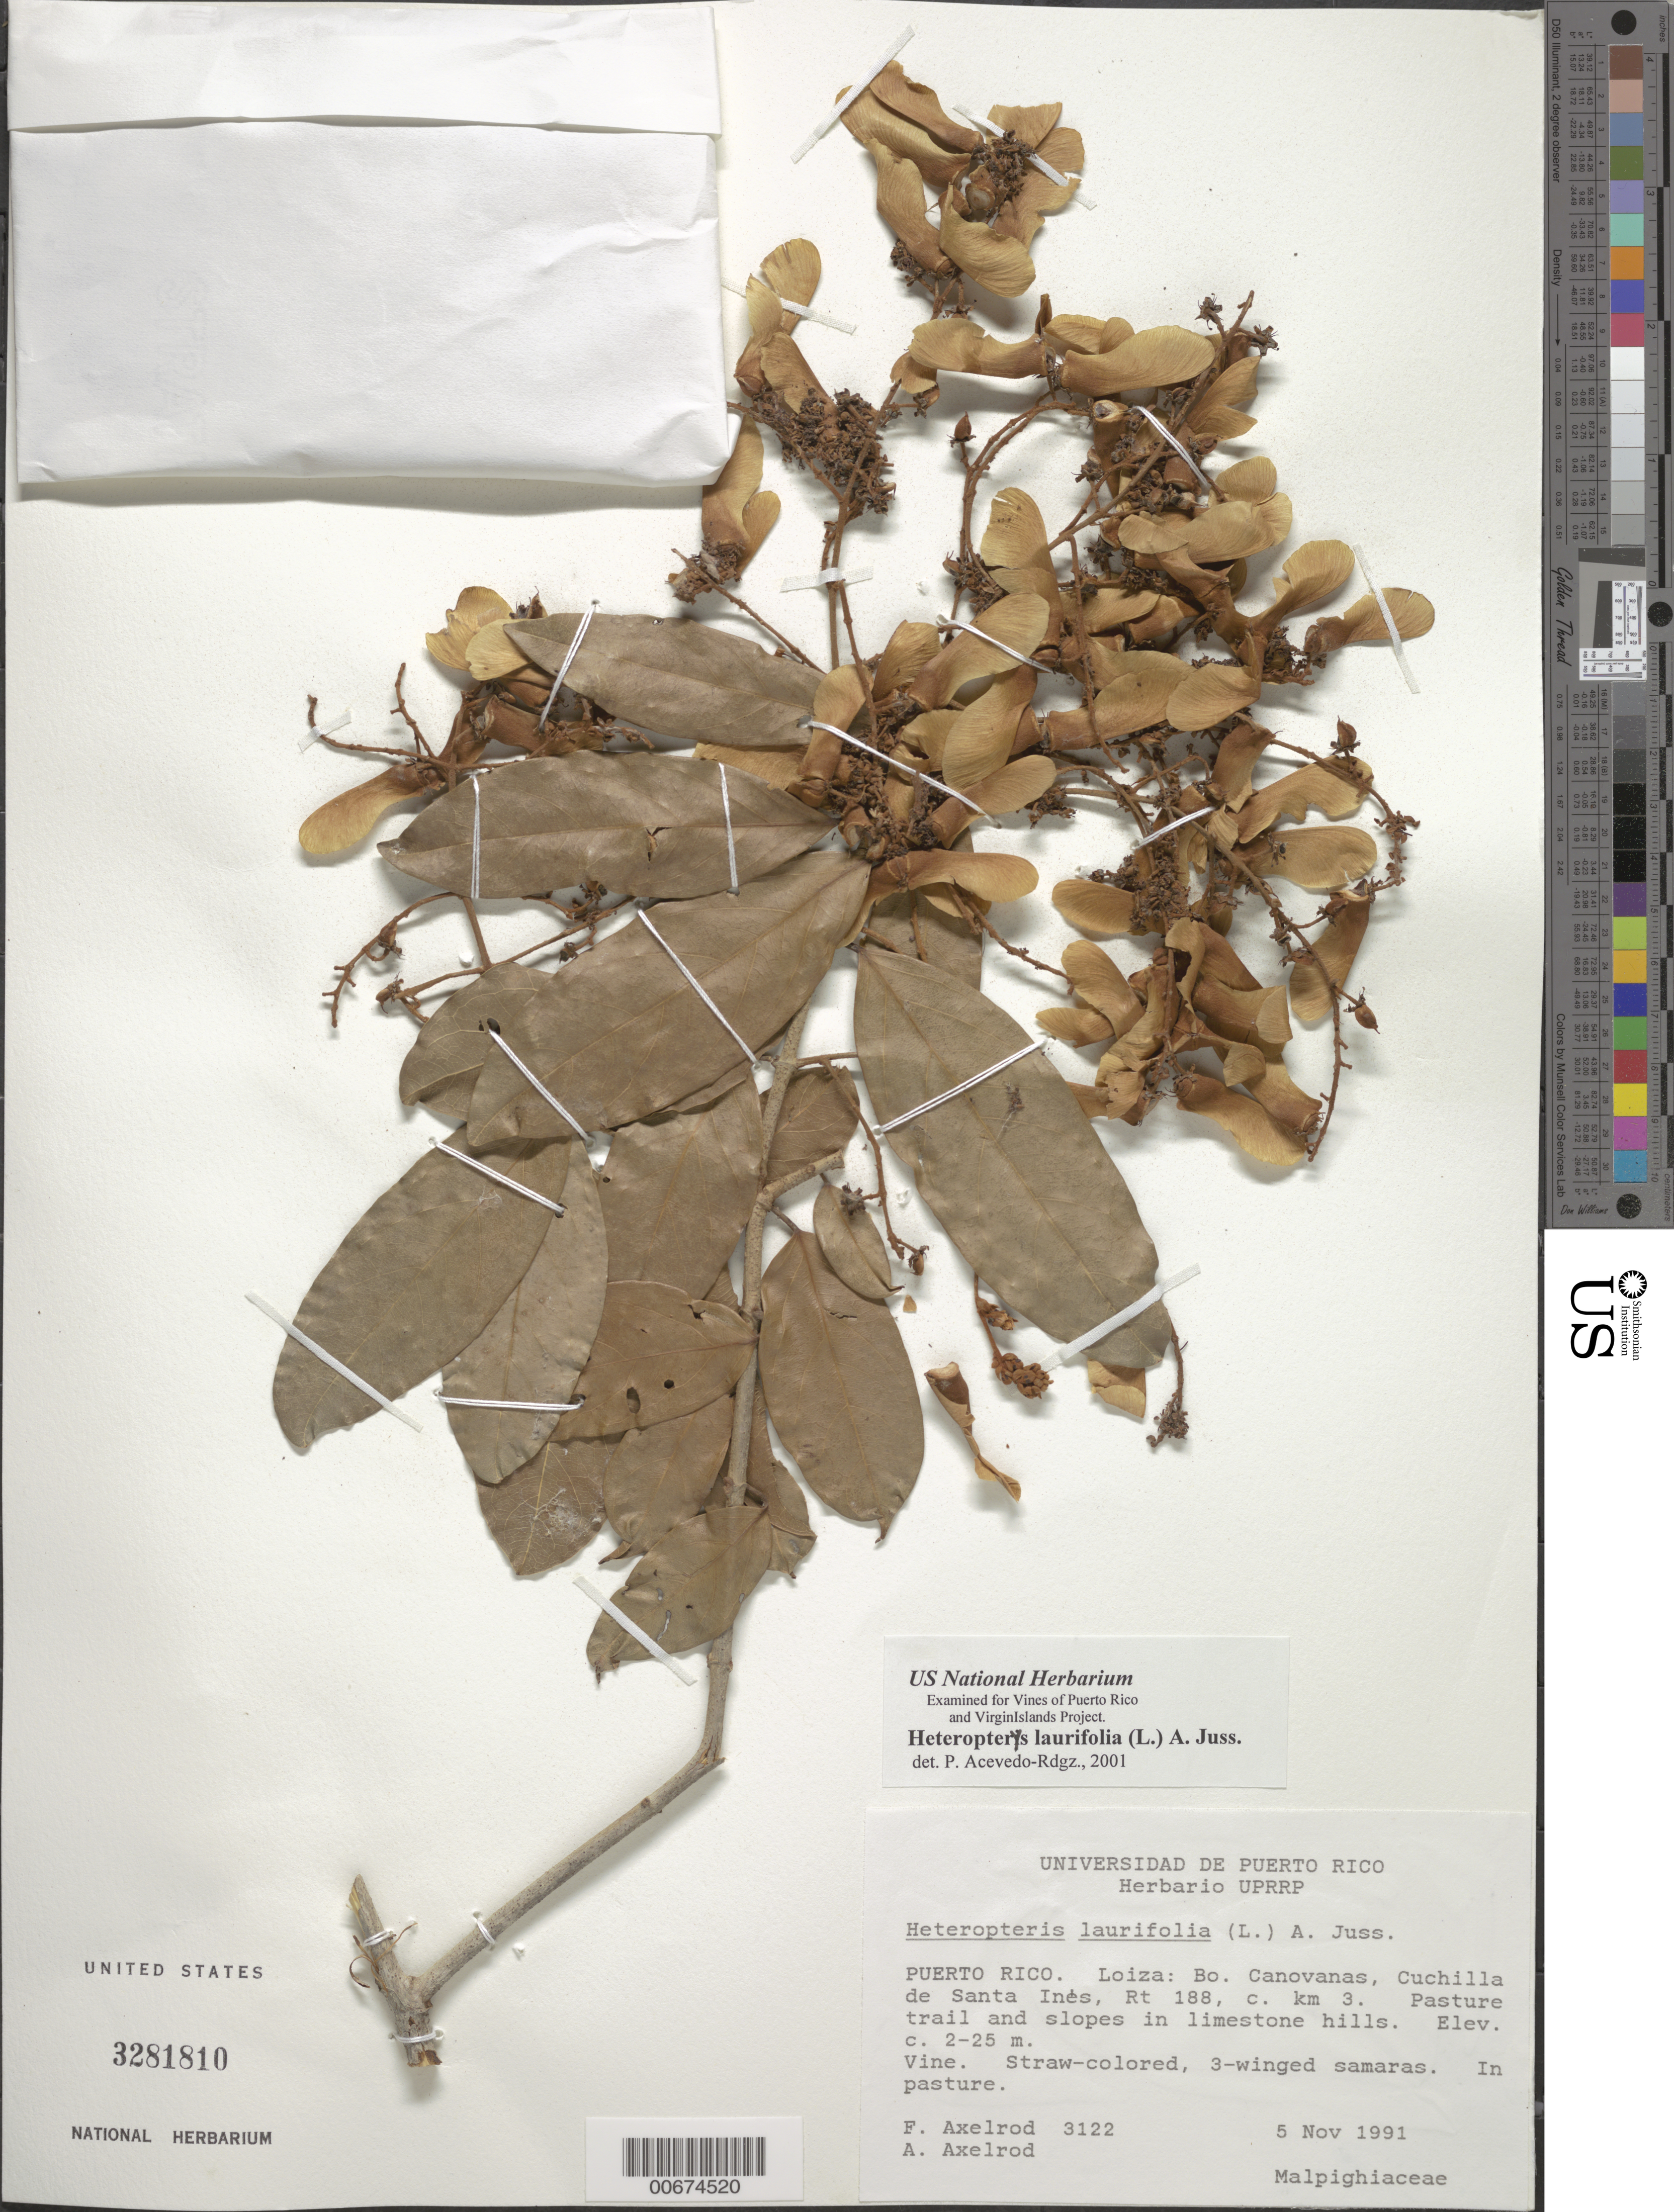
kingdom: Plantae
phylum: Tracheophyta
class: Magnoliopsida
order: Malpighiales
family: Malpighiaceae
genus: Heteropterys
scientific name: Heteropterys laurifolia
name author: (L.) A. Juss.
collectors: F. S. Axelrod & A. Axelrod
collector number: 3122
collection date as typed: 05 Nov 1991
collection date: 1991-11-05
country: Puerto Rico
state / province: Loíza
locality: Loiza: Bo. Canovanas, Cuchilla de Santa Inés, Rt. 188.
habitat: Pasture trail and slopes in limestone hills.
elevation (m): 2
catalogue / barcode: US 3281810